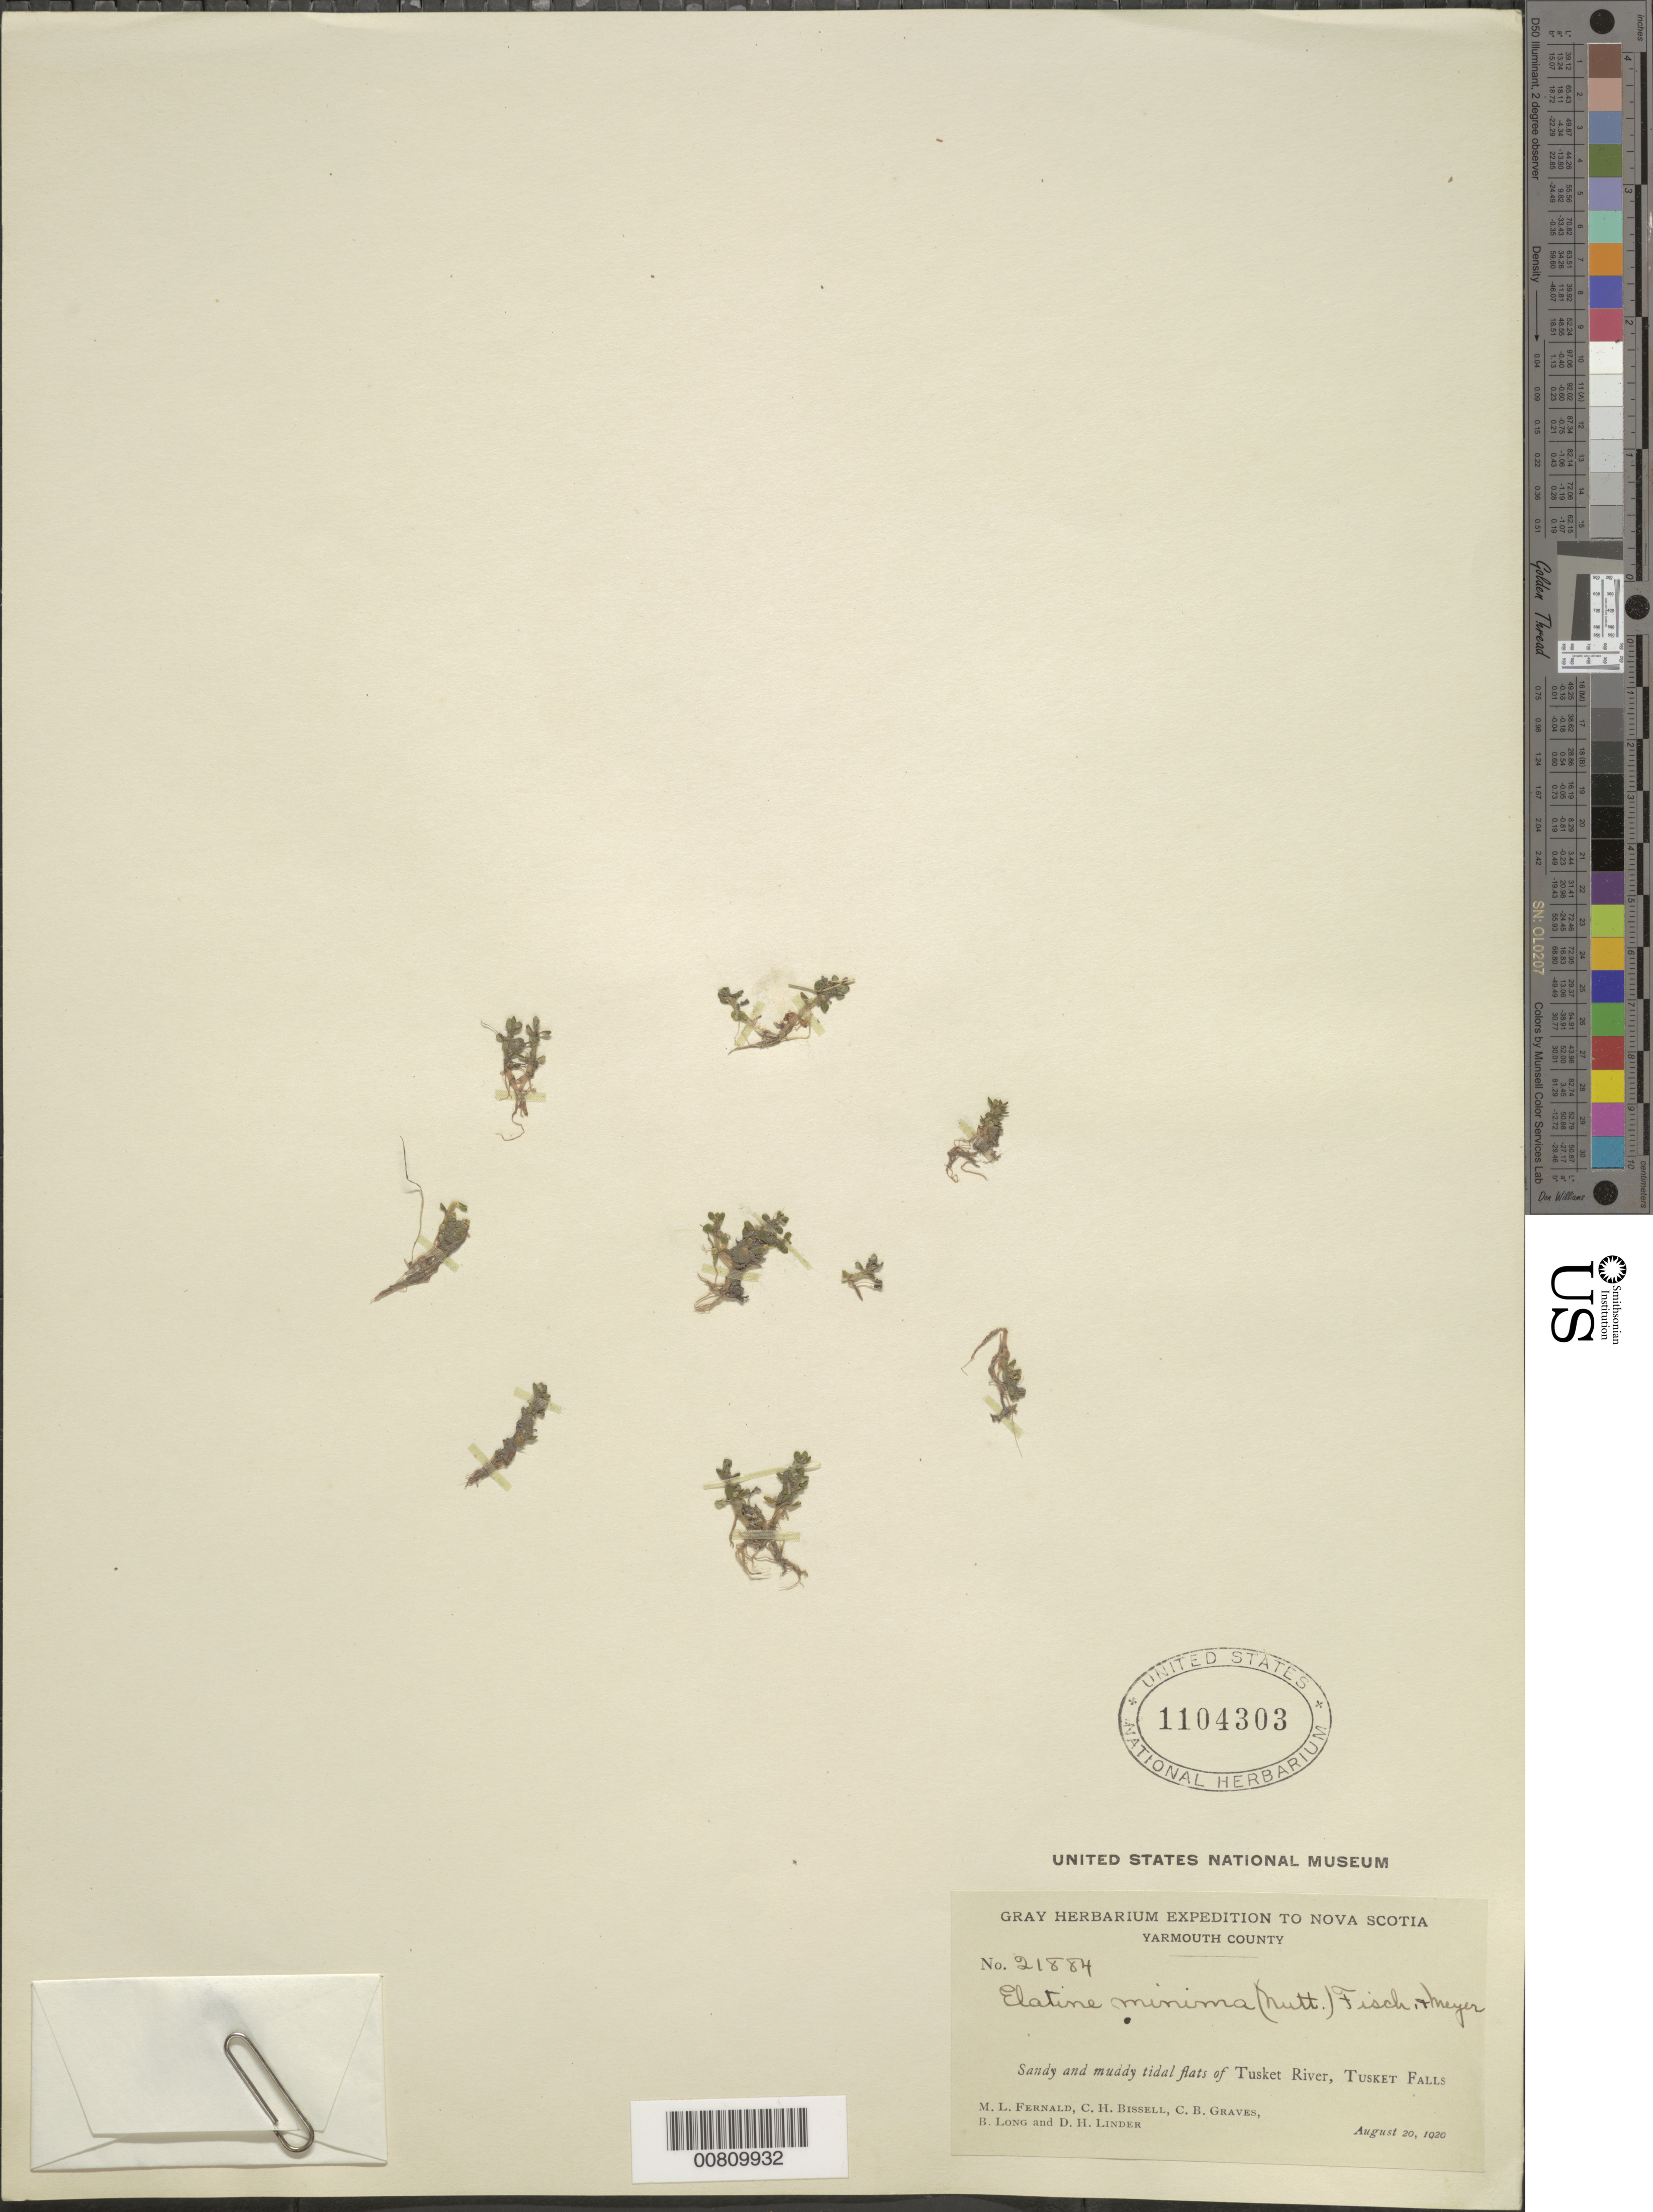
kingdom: Plantae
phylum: Tracheophyta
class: Magnoliopsida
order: Malpighiales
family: Elatinaceae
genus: Elatine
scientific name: Elatine minima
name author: (Nutt.) Fisch. & C.A. Mey.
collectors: M. L. Fernald, C. Bissell, C. Graves, B. H. Long & D. Linder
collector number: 21884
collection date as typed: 20 Aug 1920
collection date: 1920-08-20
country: Canada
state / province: Nova Scotia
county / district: Yarmouth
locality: Tusket Falls on Tusket River.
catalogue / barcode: US 1104303